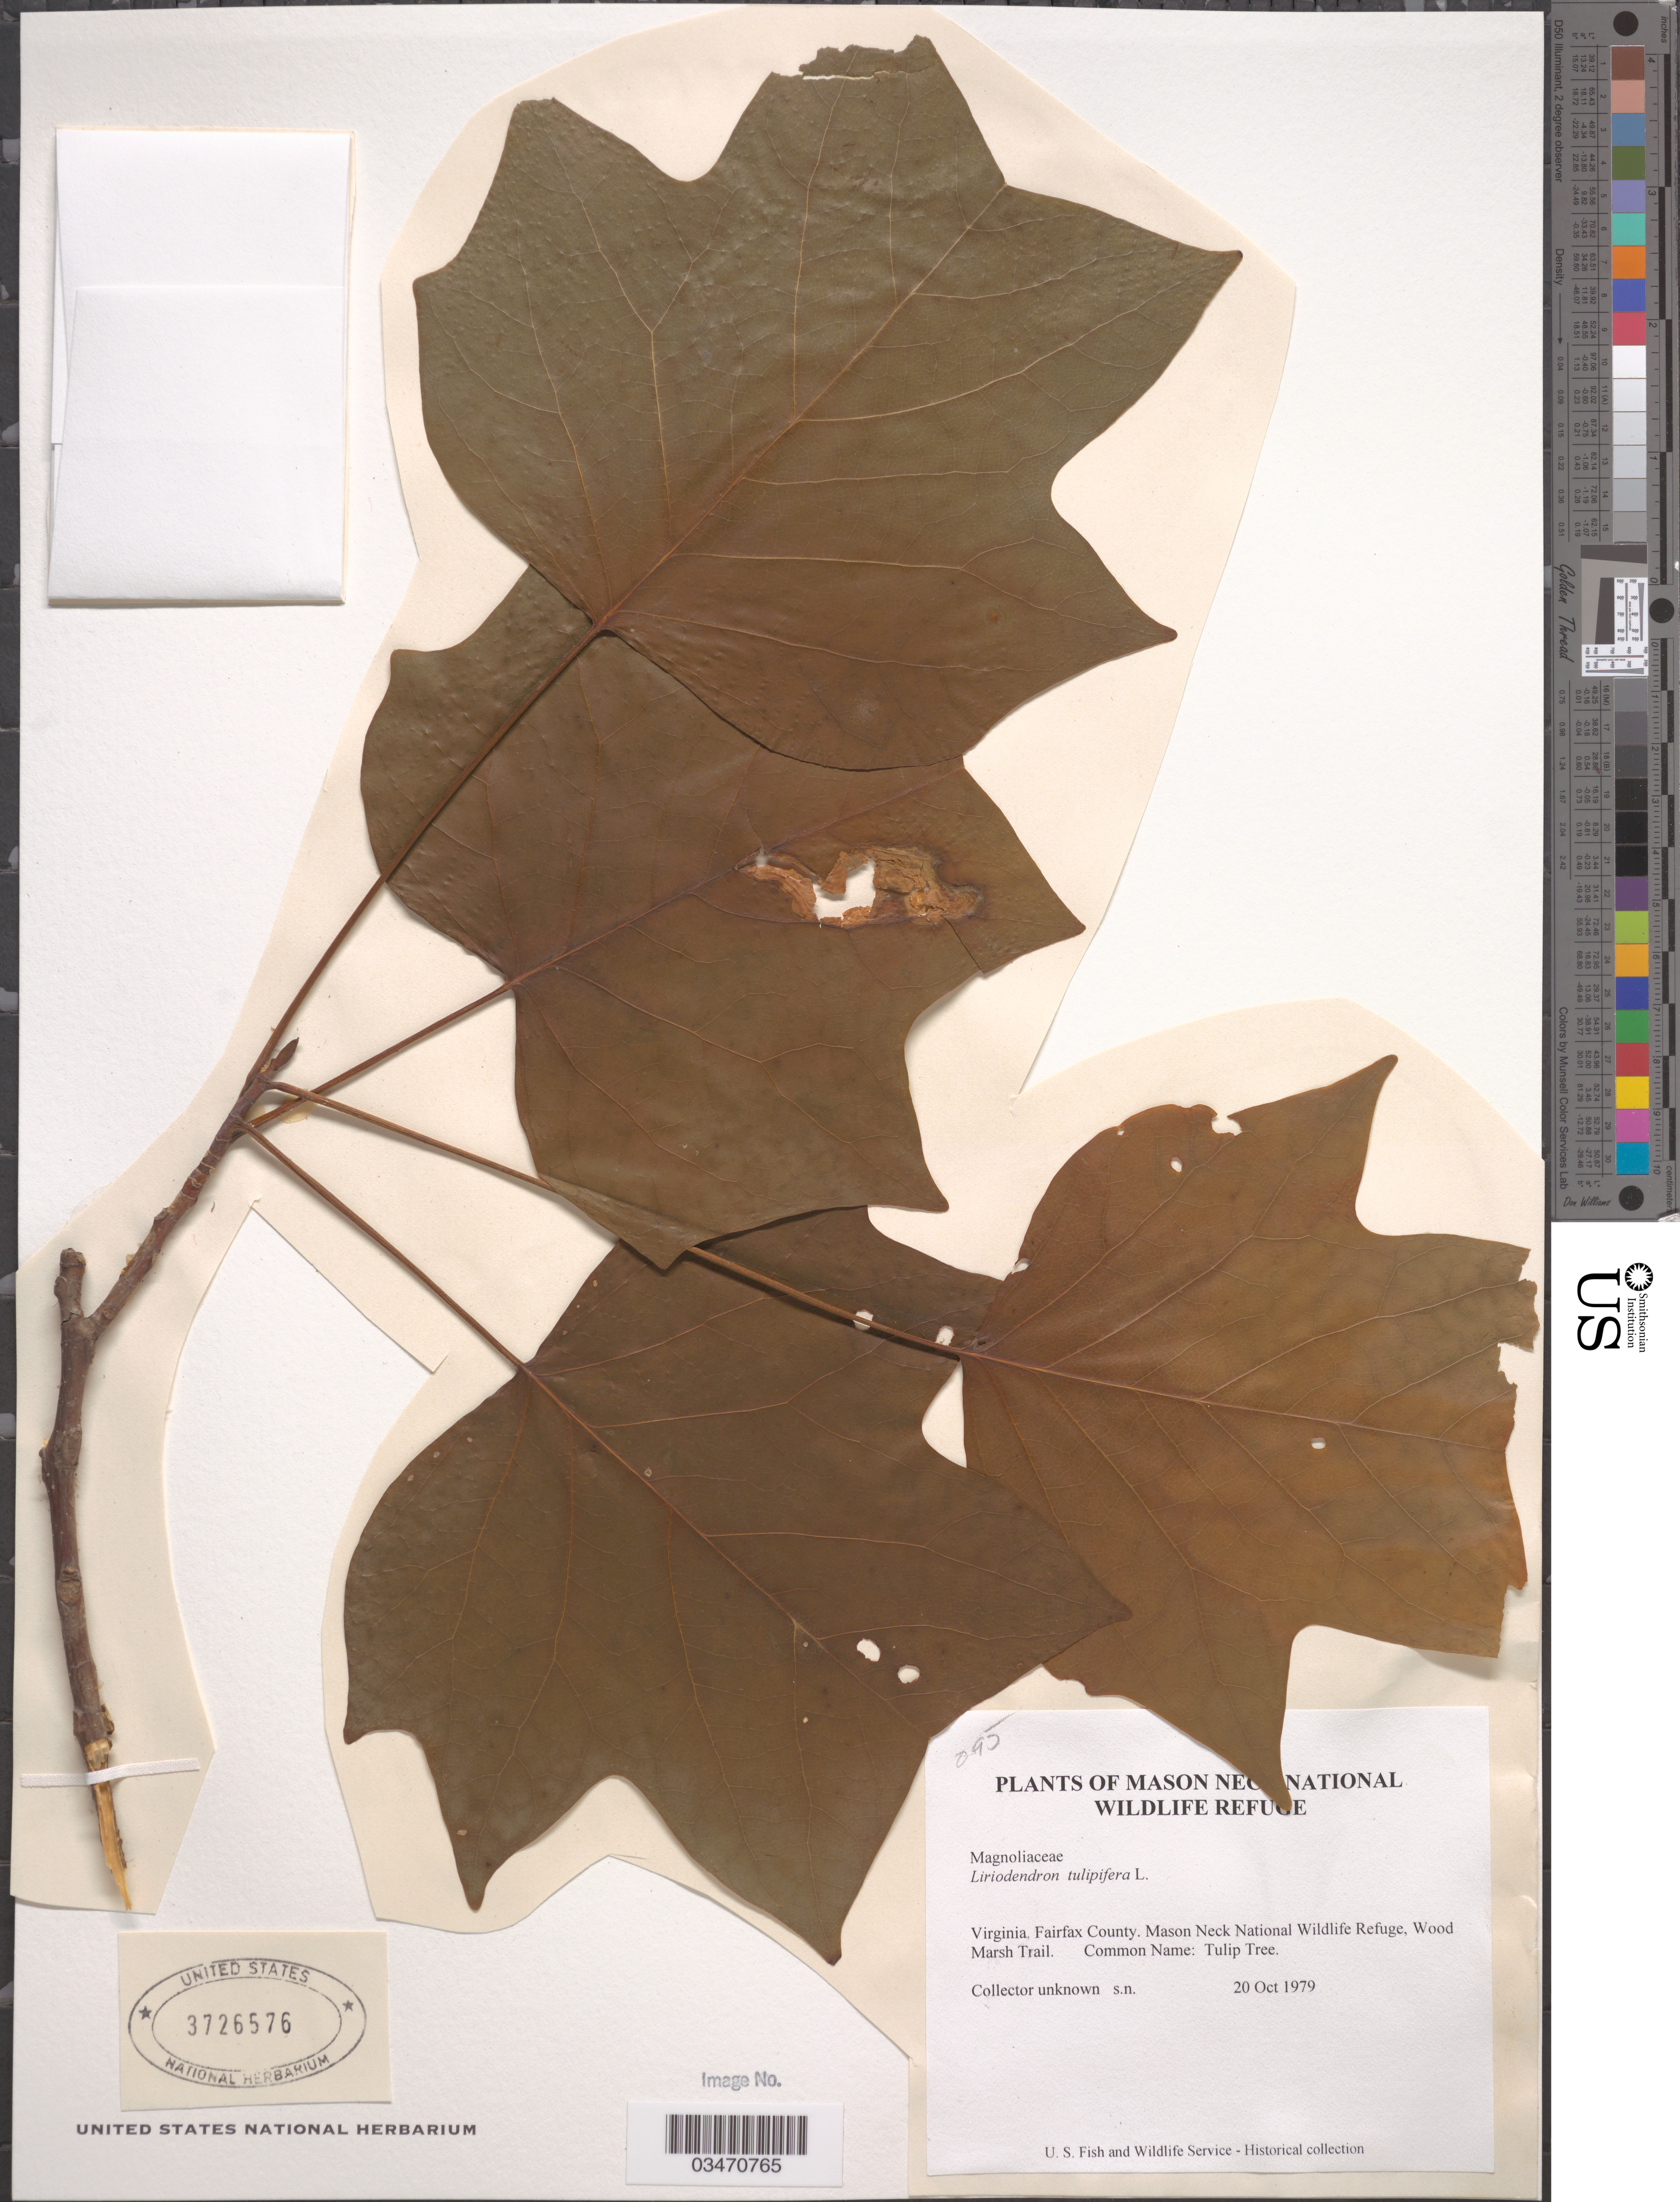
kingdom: Plantae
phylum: Tracheophyta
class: Magnoliopsida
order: Magnoliales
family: Magnoliaceae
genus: Liriodendron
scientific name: Liriodendron tulipifera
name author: L.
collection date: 1979-10-20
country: United States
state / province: Virginia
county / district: Fairfax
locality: Mason Neck National Wildlife Refuge. Wood Marsh Trail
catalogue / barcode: US 3726576